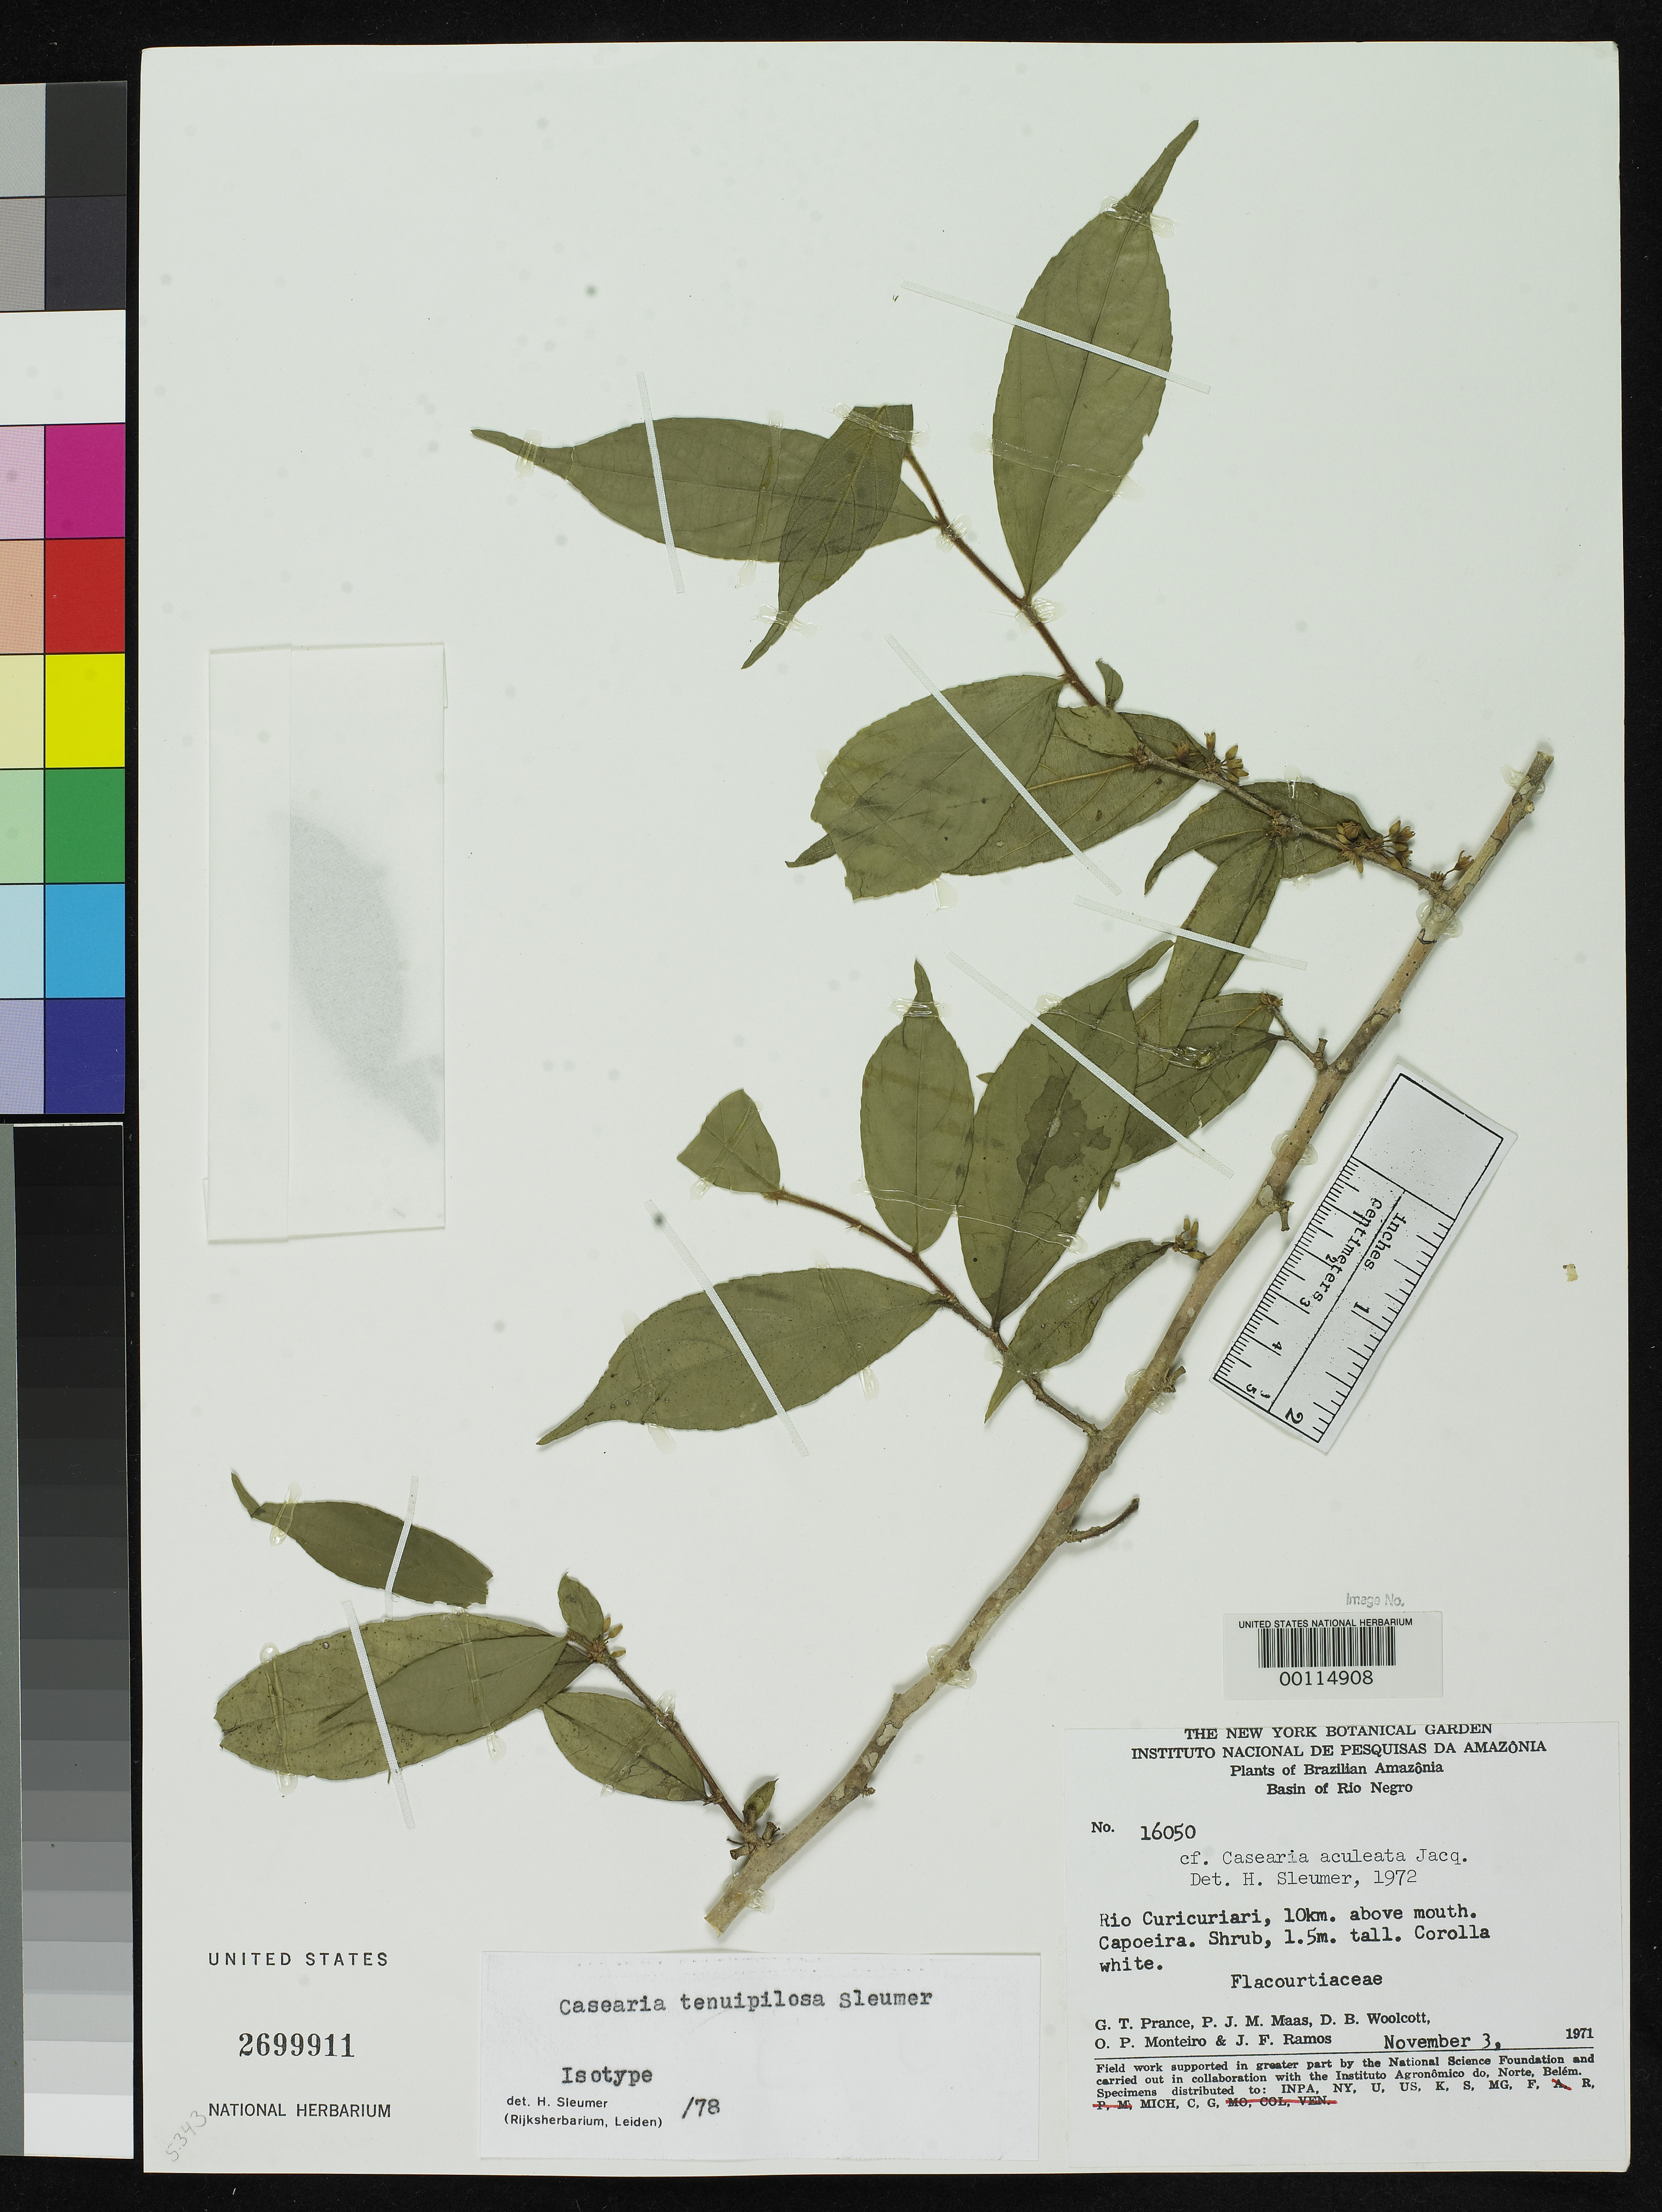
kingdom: Plantae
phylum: Tracheophyta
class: Magnoliopsida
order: Malpighiales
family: Salicaceae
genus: Casearia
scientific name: Casearia tenuipilosa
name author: Sleumer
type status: Isotype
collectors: G. T. Prance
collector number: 16050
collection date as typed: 03 Nov 1971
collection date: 1971-11-03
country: Brazil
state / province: Amazonas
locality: Basin of Rio Negro - 10 km. above mouth of Rio Curicuriari.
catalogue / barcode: US 2699911